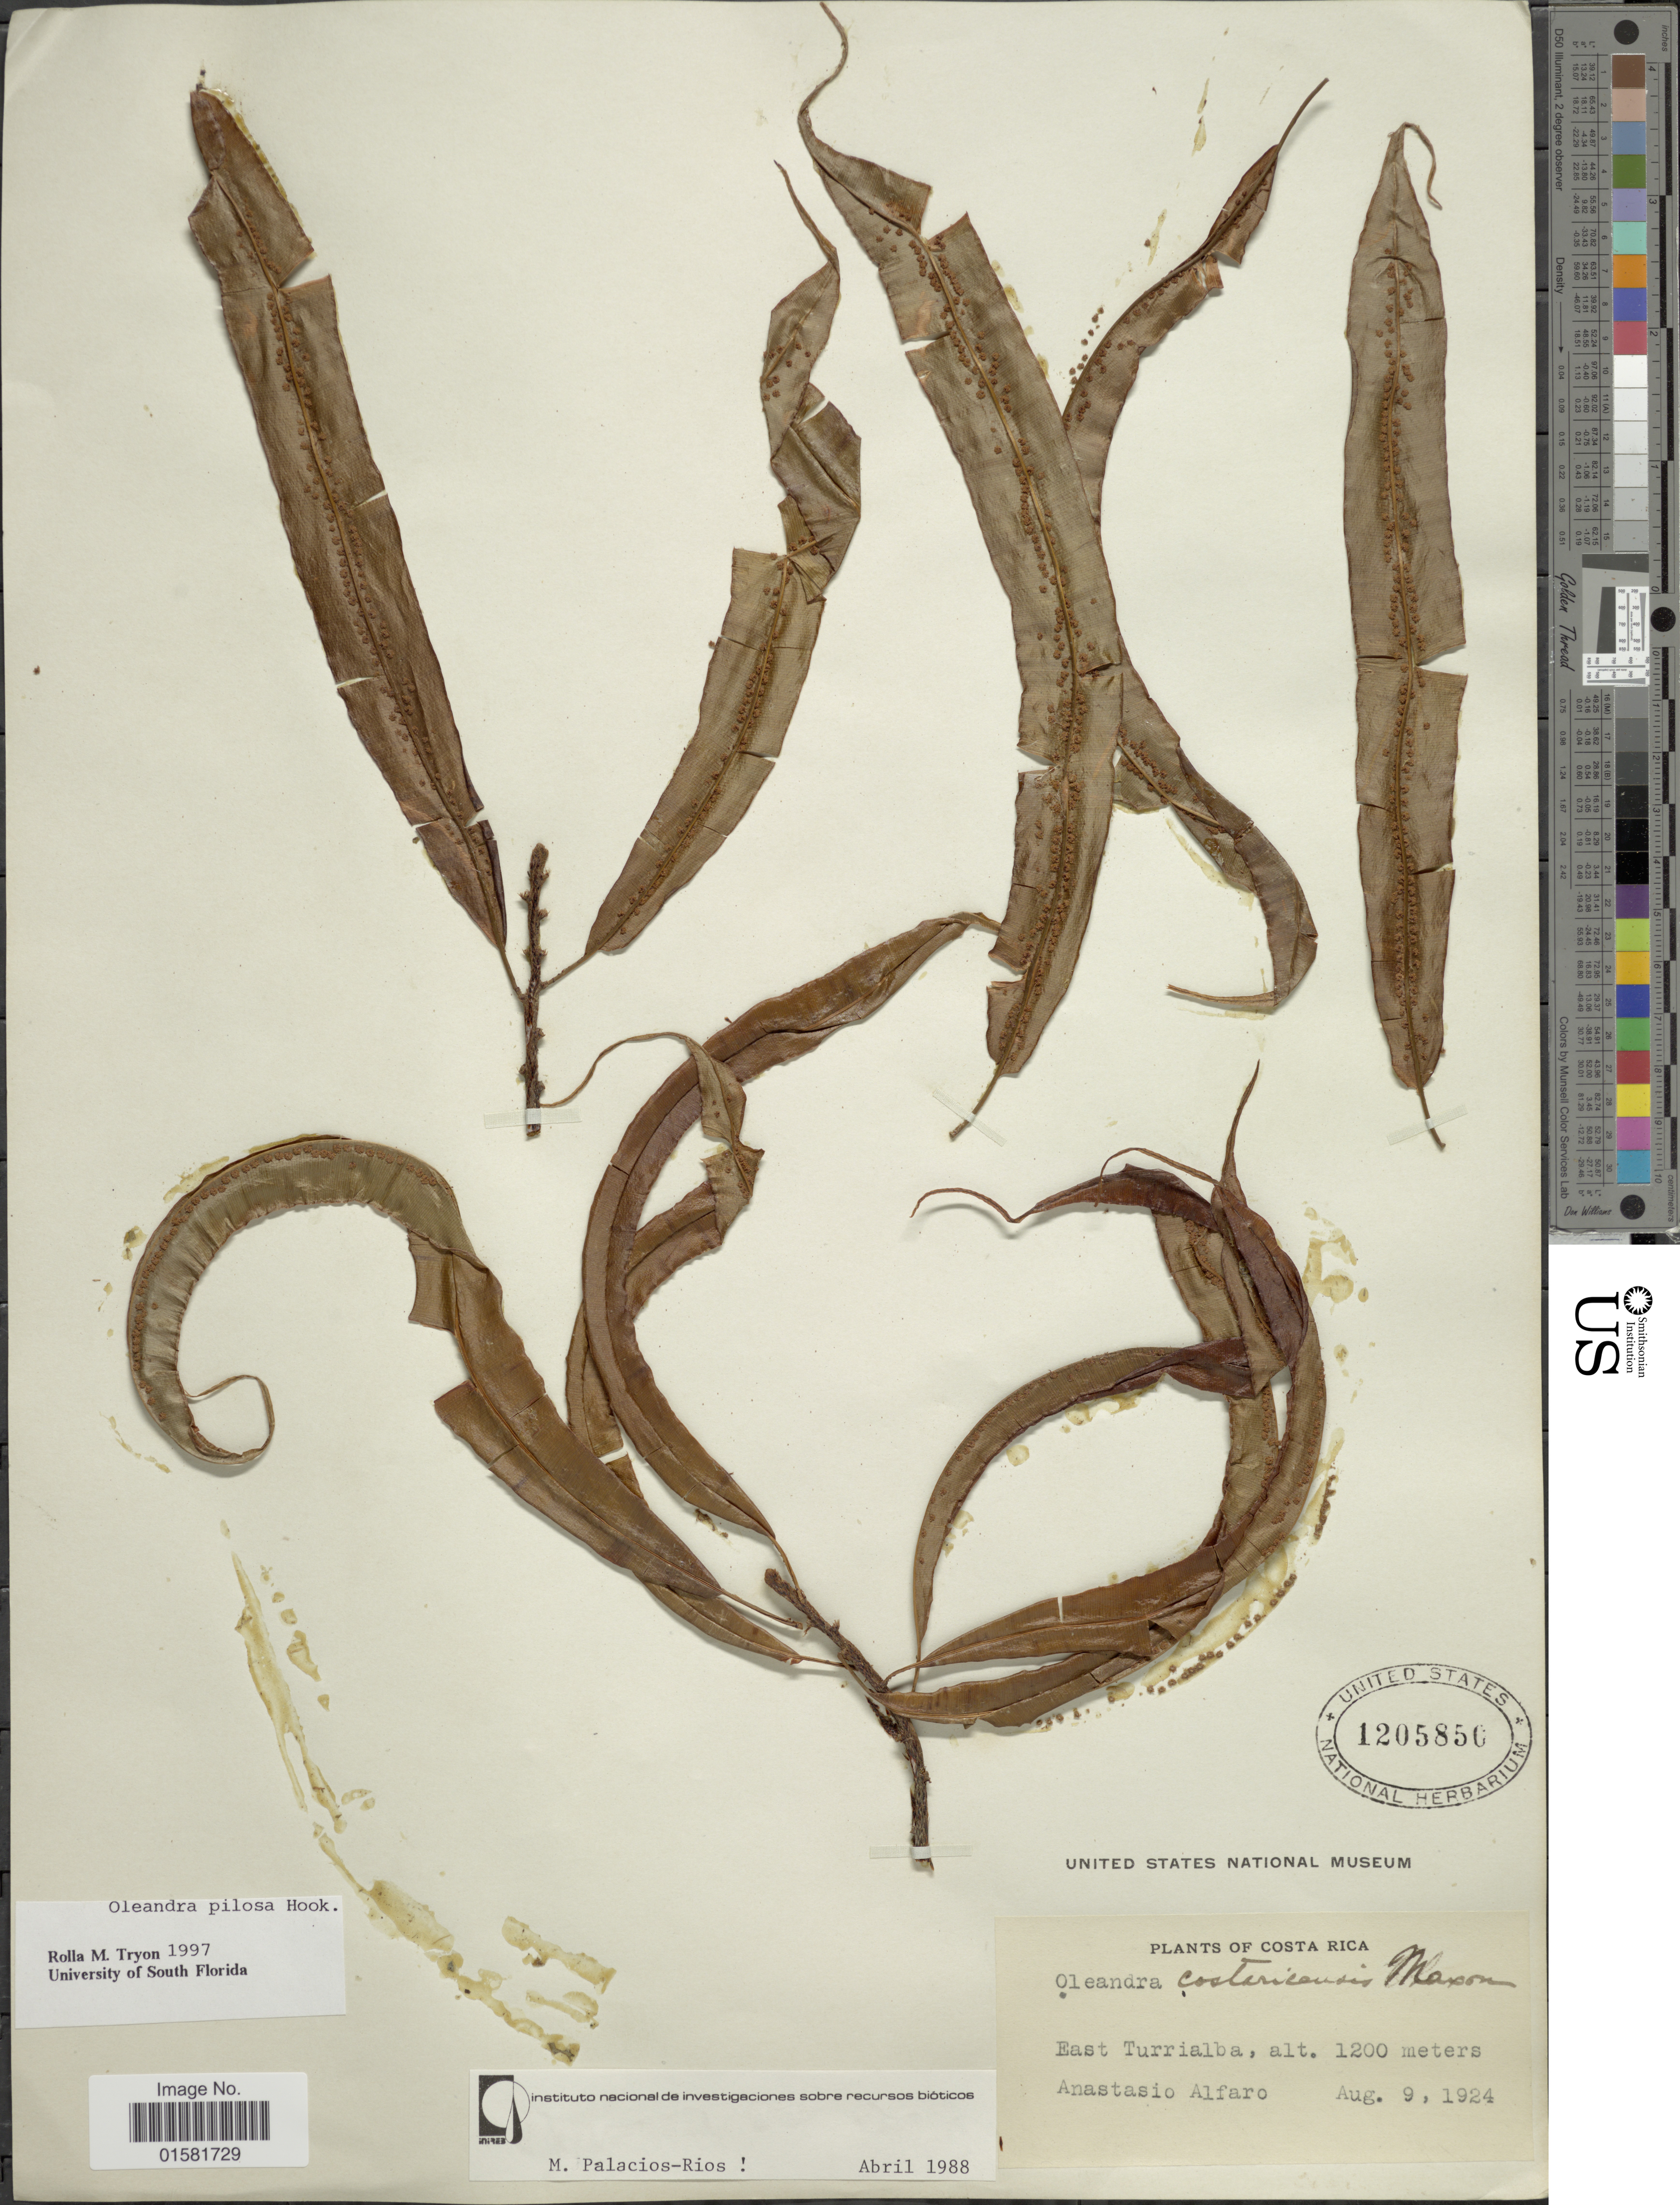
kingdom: Plantae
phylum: Tracheophyta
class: Polypodiopsida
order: Polypodiales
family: Oleandraceae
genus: Oleandra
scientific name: Oleandra pilosa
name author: Hook.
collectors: A. Alfaro Gonzalez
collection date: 1924-09-08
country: Costa Rica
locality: Costa Rica, East Turrialba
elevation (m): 1200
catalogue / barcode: US 1205850